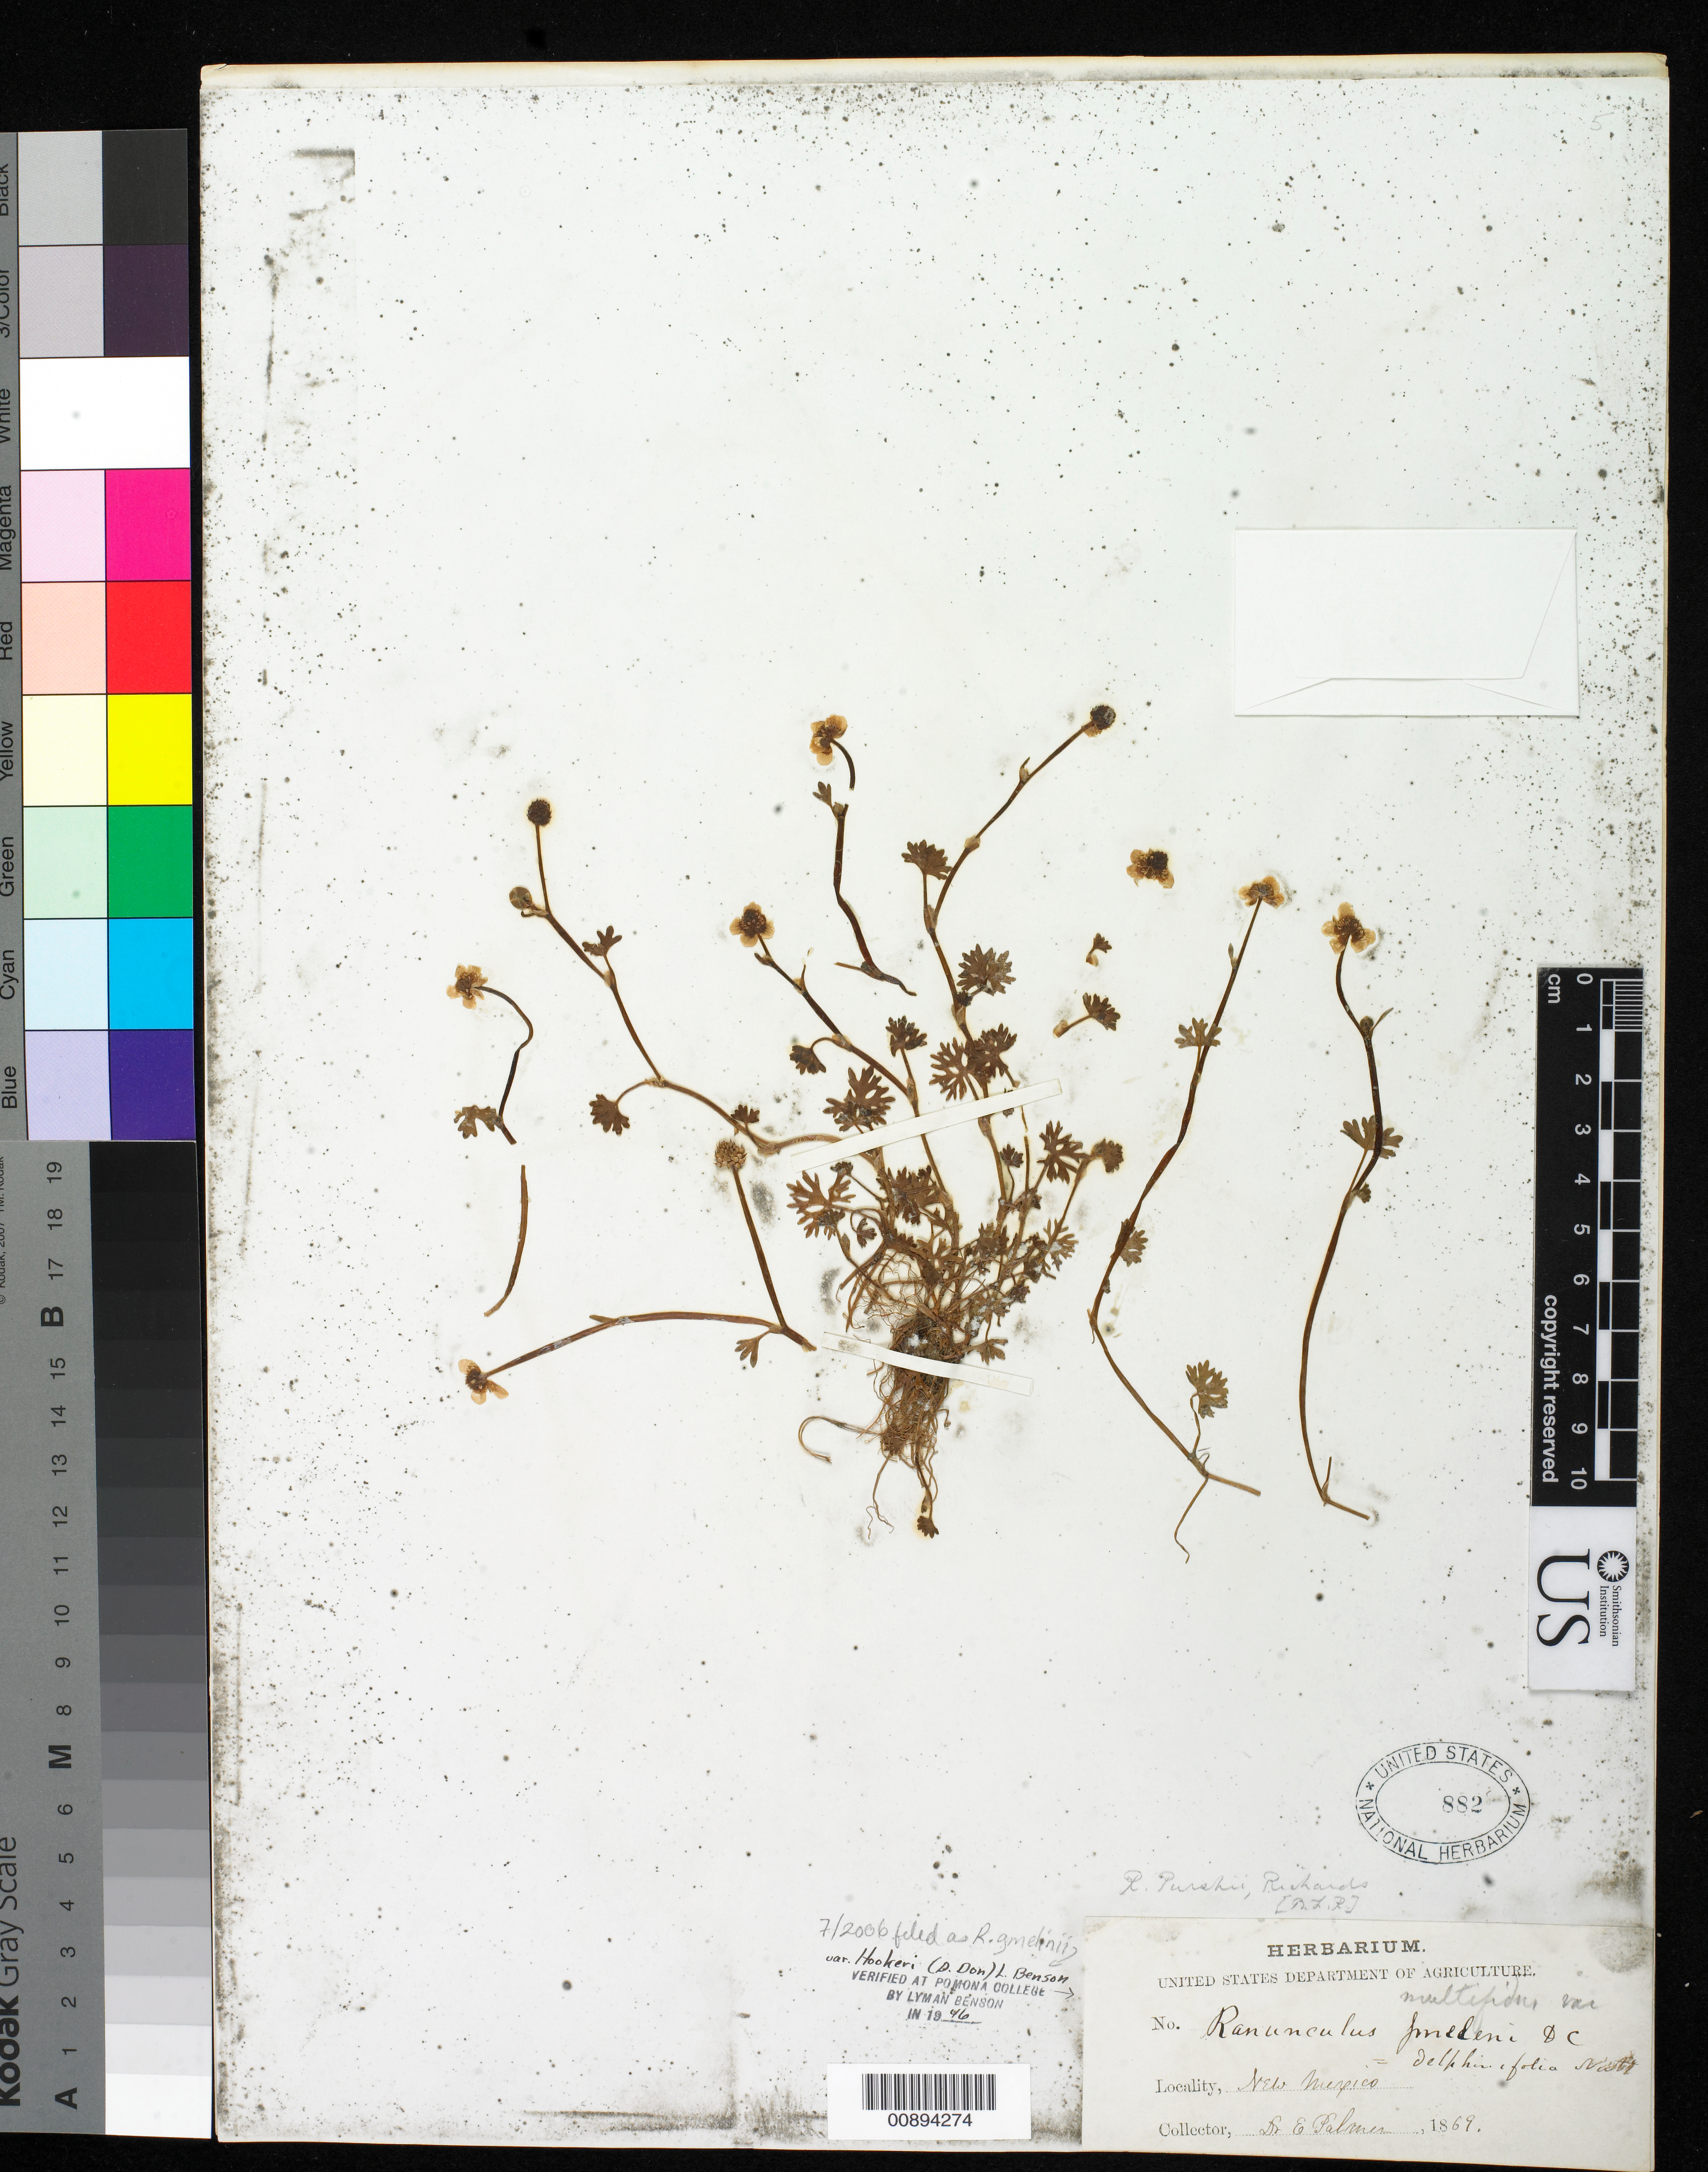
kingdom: Plantae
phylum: Tracheophyta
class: Magnoliopsida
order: Ranunculales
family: Ranunculaceae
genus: Ranunculus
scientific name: Ranunculus gmelinii var. hookeri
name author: (D. Don) L.D. Benson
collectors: E. Palmer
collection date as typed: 1869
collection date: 1869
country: United States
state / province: New Mexico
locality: New Mexico.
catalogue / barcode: US 882